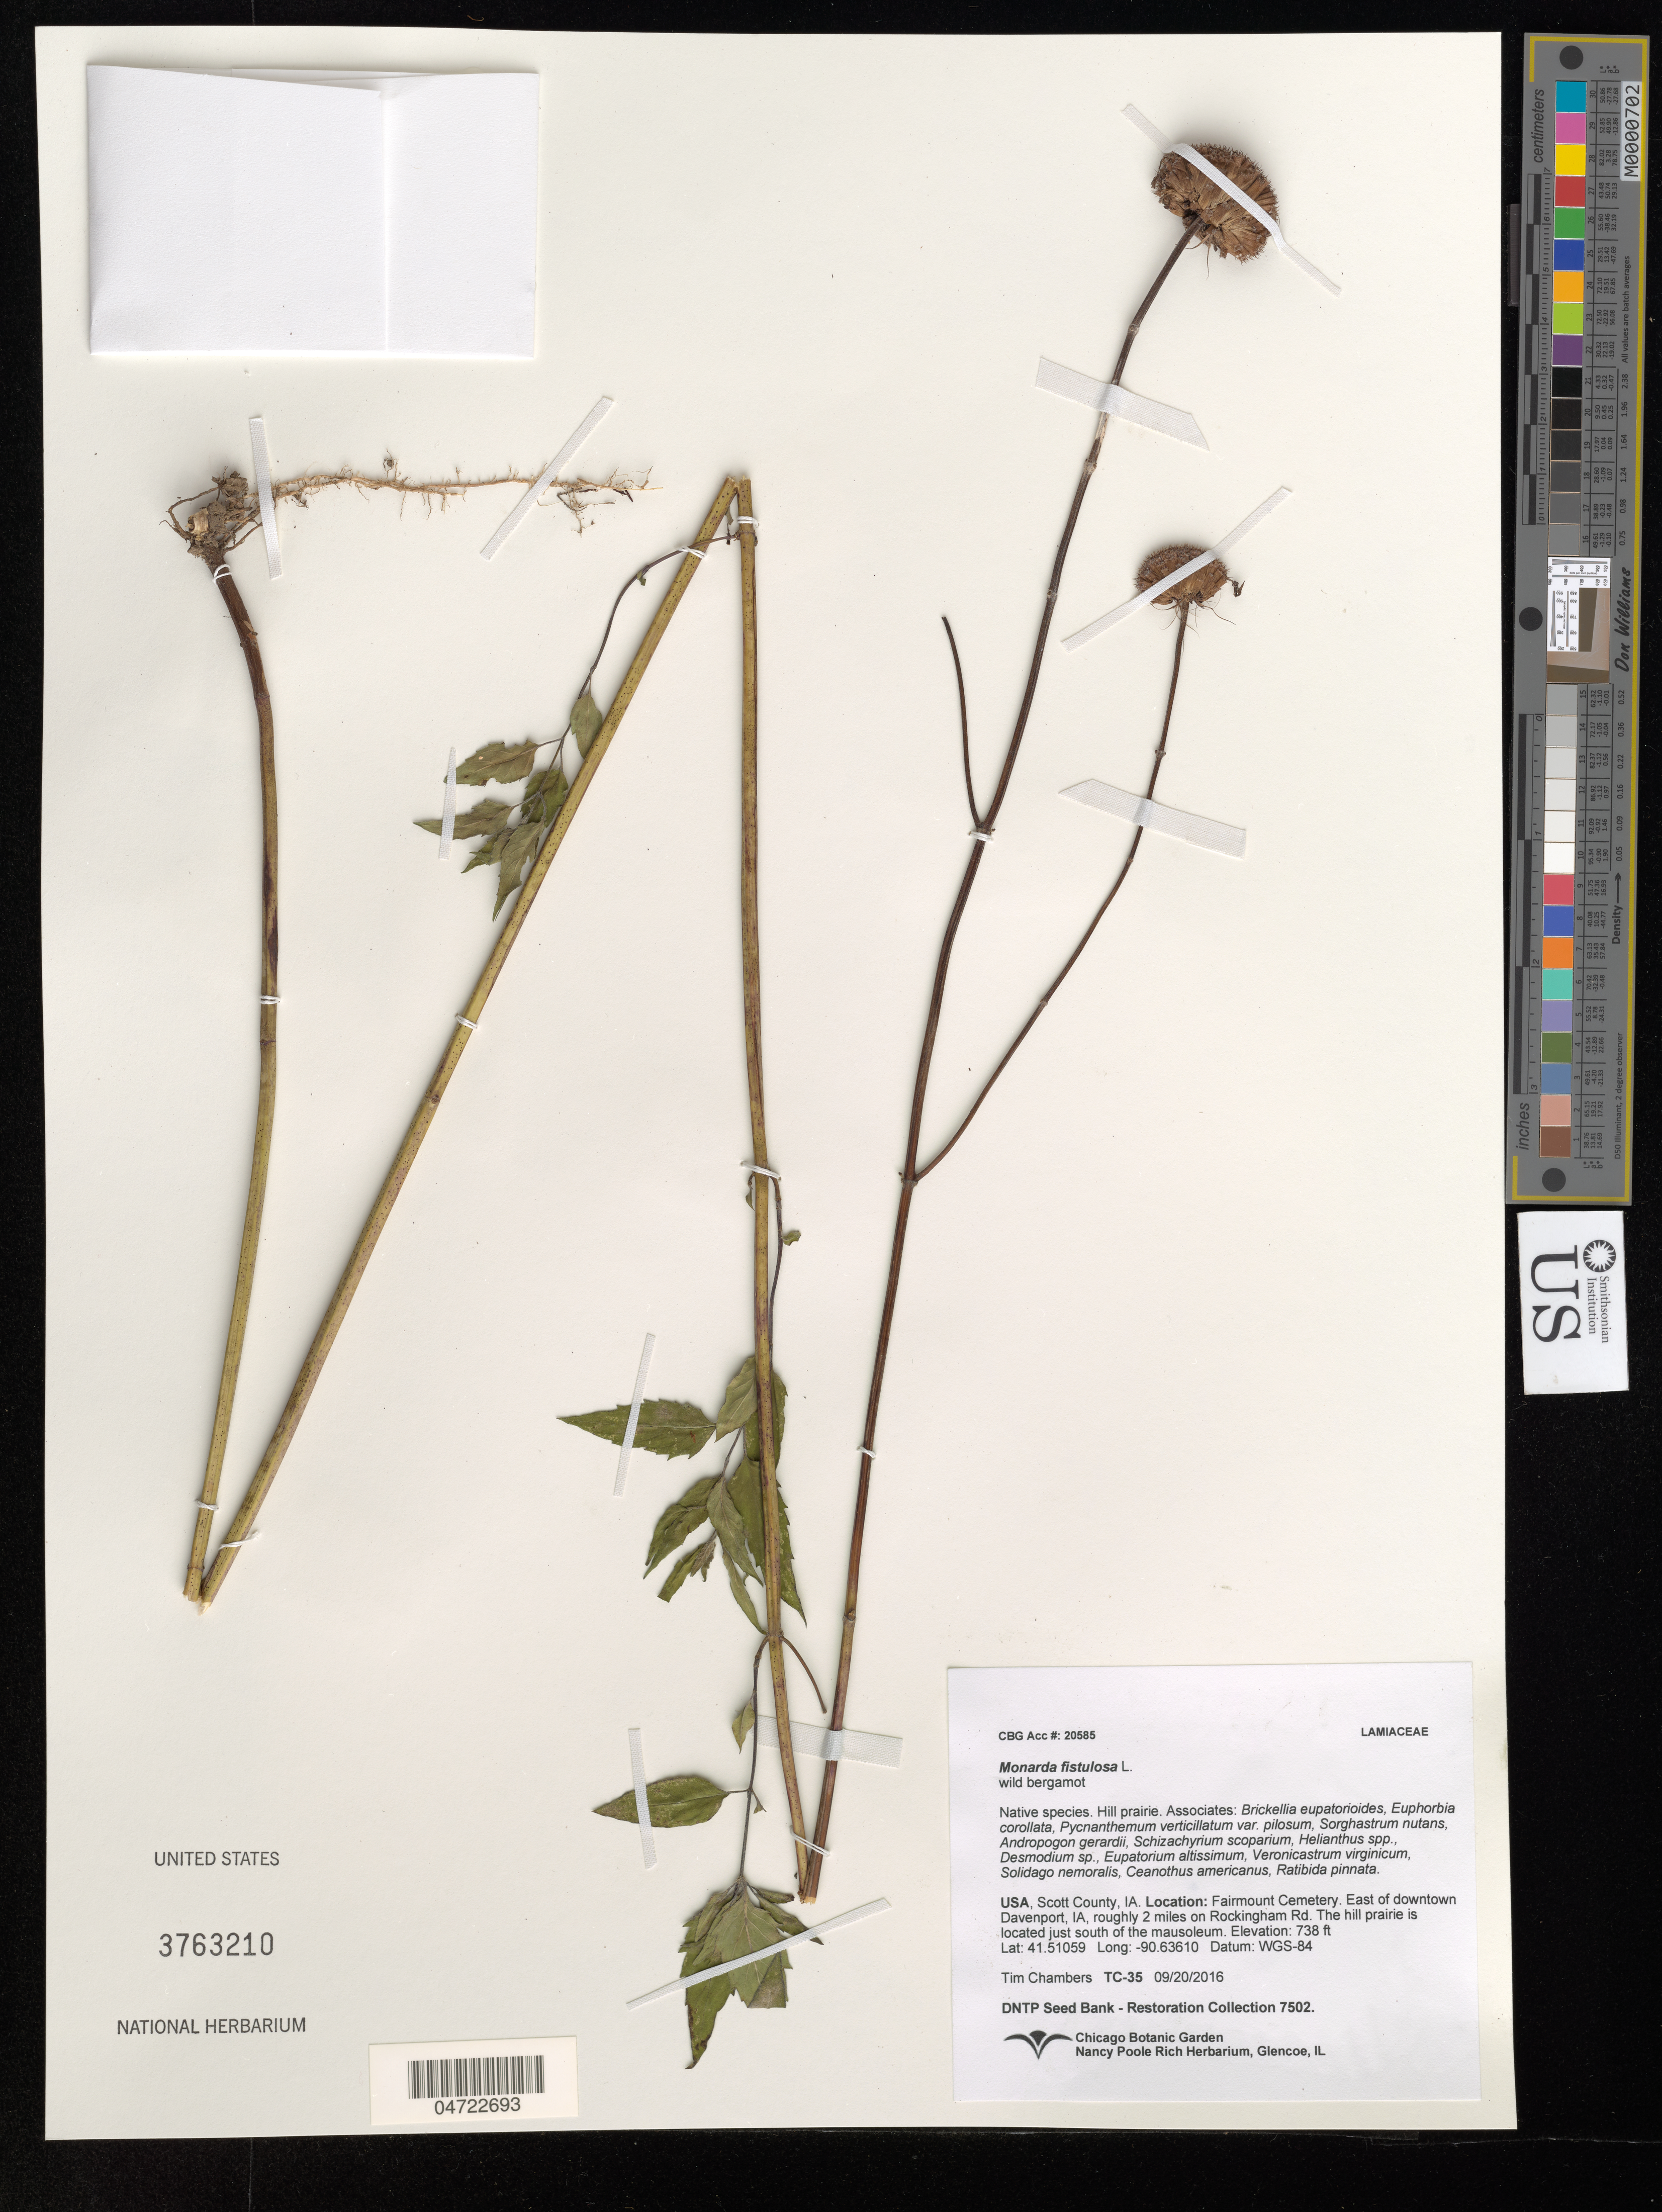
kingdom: Plantae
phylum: Tracheophyta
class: Magnoliopsida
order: Lamiales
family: Lamiaceae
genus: Monarda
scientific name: Monarda fistulosa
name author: L.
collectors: T. Chambers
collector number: TC-35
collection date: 2016-09-20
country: United States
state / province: Iowa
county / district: Scott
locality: Scott County. Fairmount Cemetery. East of downtown Davenport, IA, roughly 2 miles on Rockingham Rd. The hill prairie is located just south of the mausoleum.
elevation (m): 225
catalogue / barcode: US 3763210